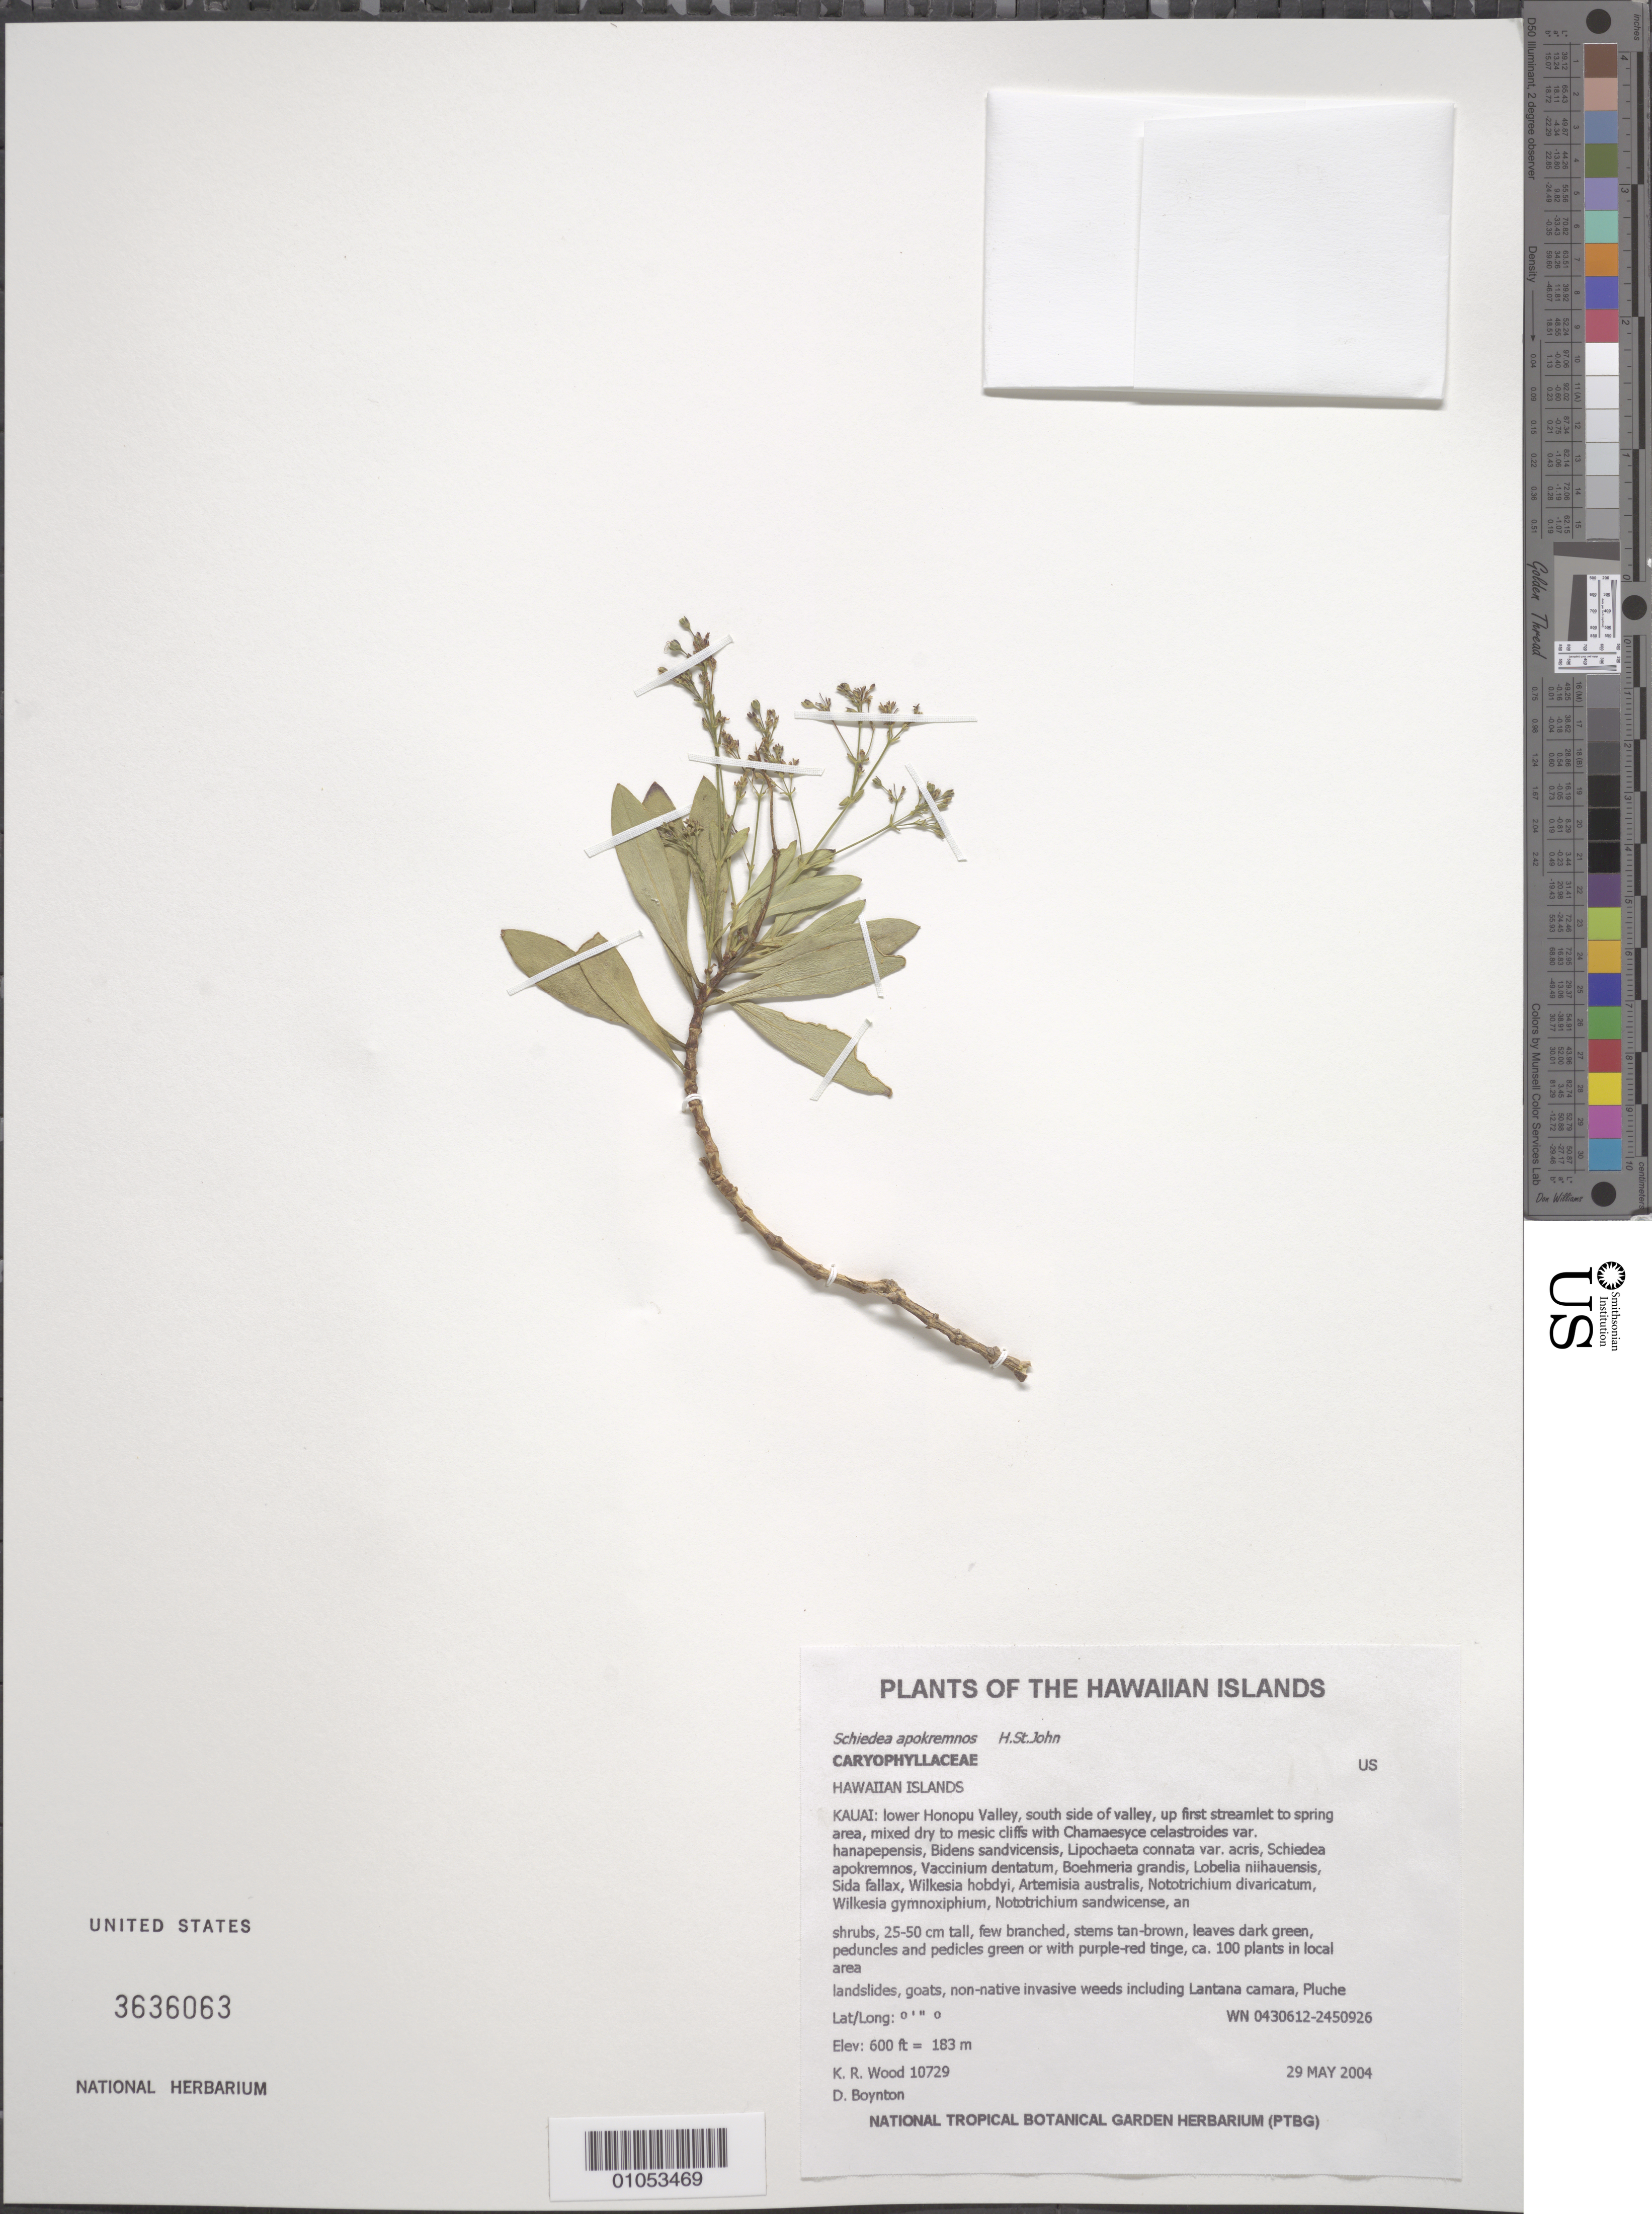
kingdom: Plantae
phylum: Tracheophyta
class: Magnoliopsida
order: Caryophyllales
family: Caryophyllaceae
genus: Schiedea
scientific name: Schiedea apokremnos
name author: H. St. John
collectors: K. R. Wood & D. Boynton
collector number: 10729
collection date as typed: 29 May 2004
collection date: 2004-05-29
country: United States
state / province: Hawaii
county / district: Kauai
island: Kaua'i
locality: Lower Honopu Valley, south side of valley, up first streamlet to spring area.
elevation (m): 183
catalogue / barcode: US 3636063